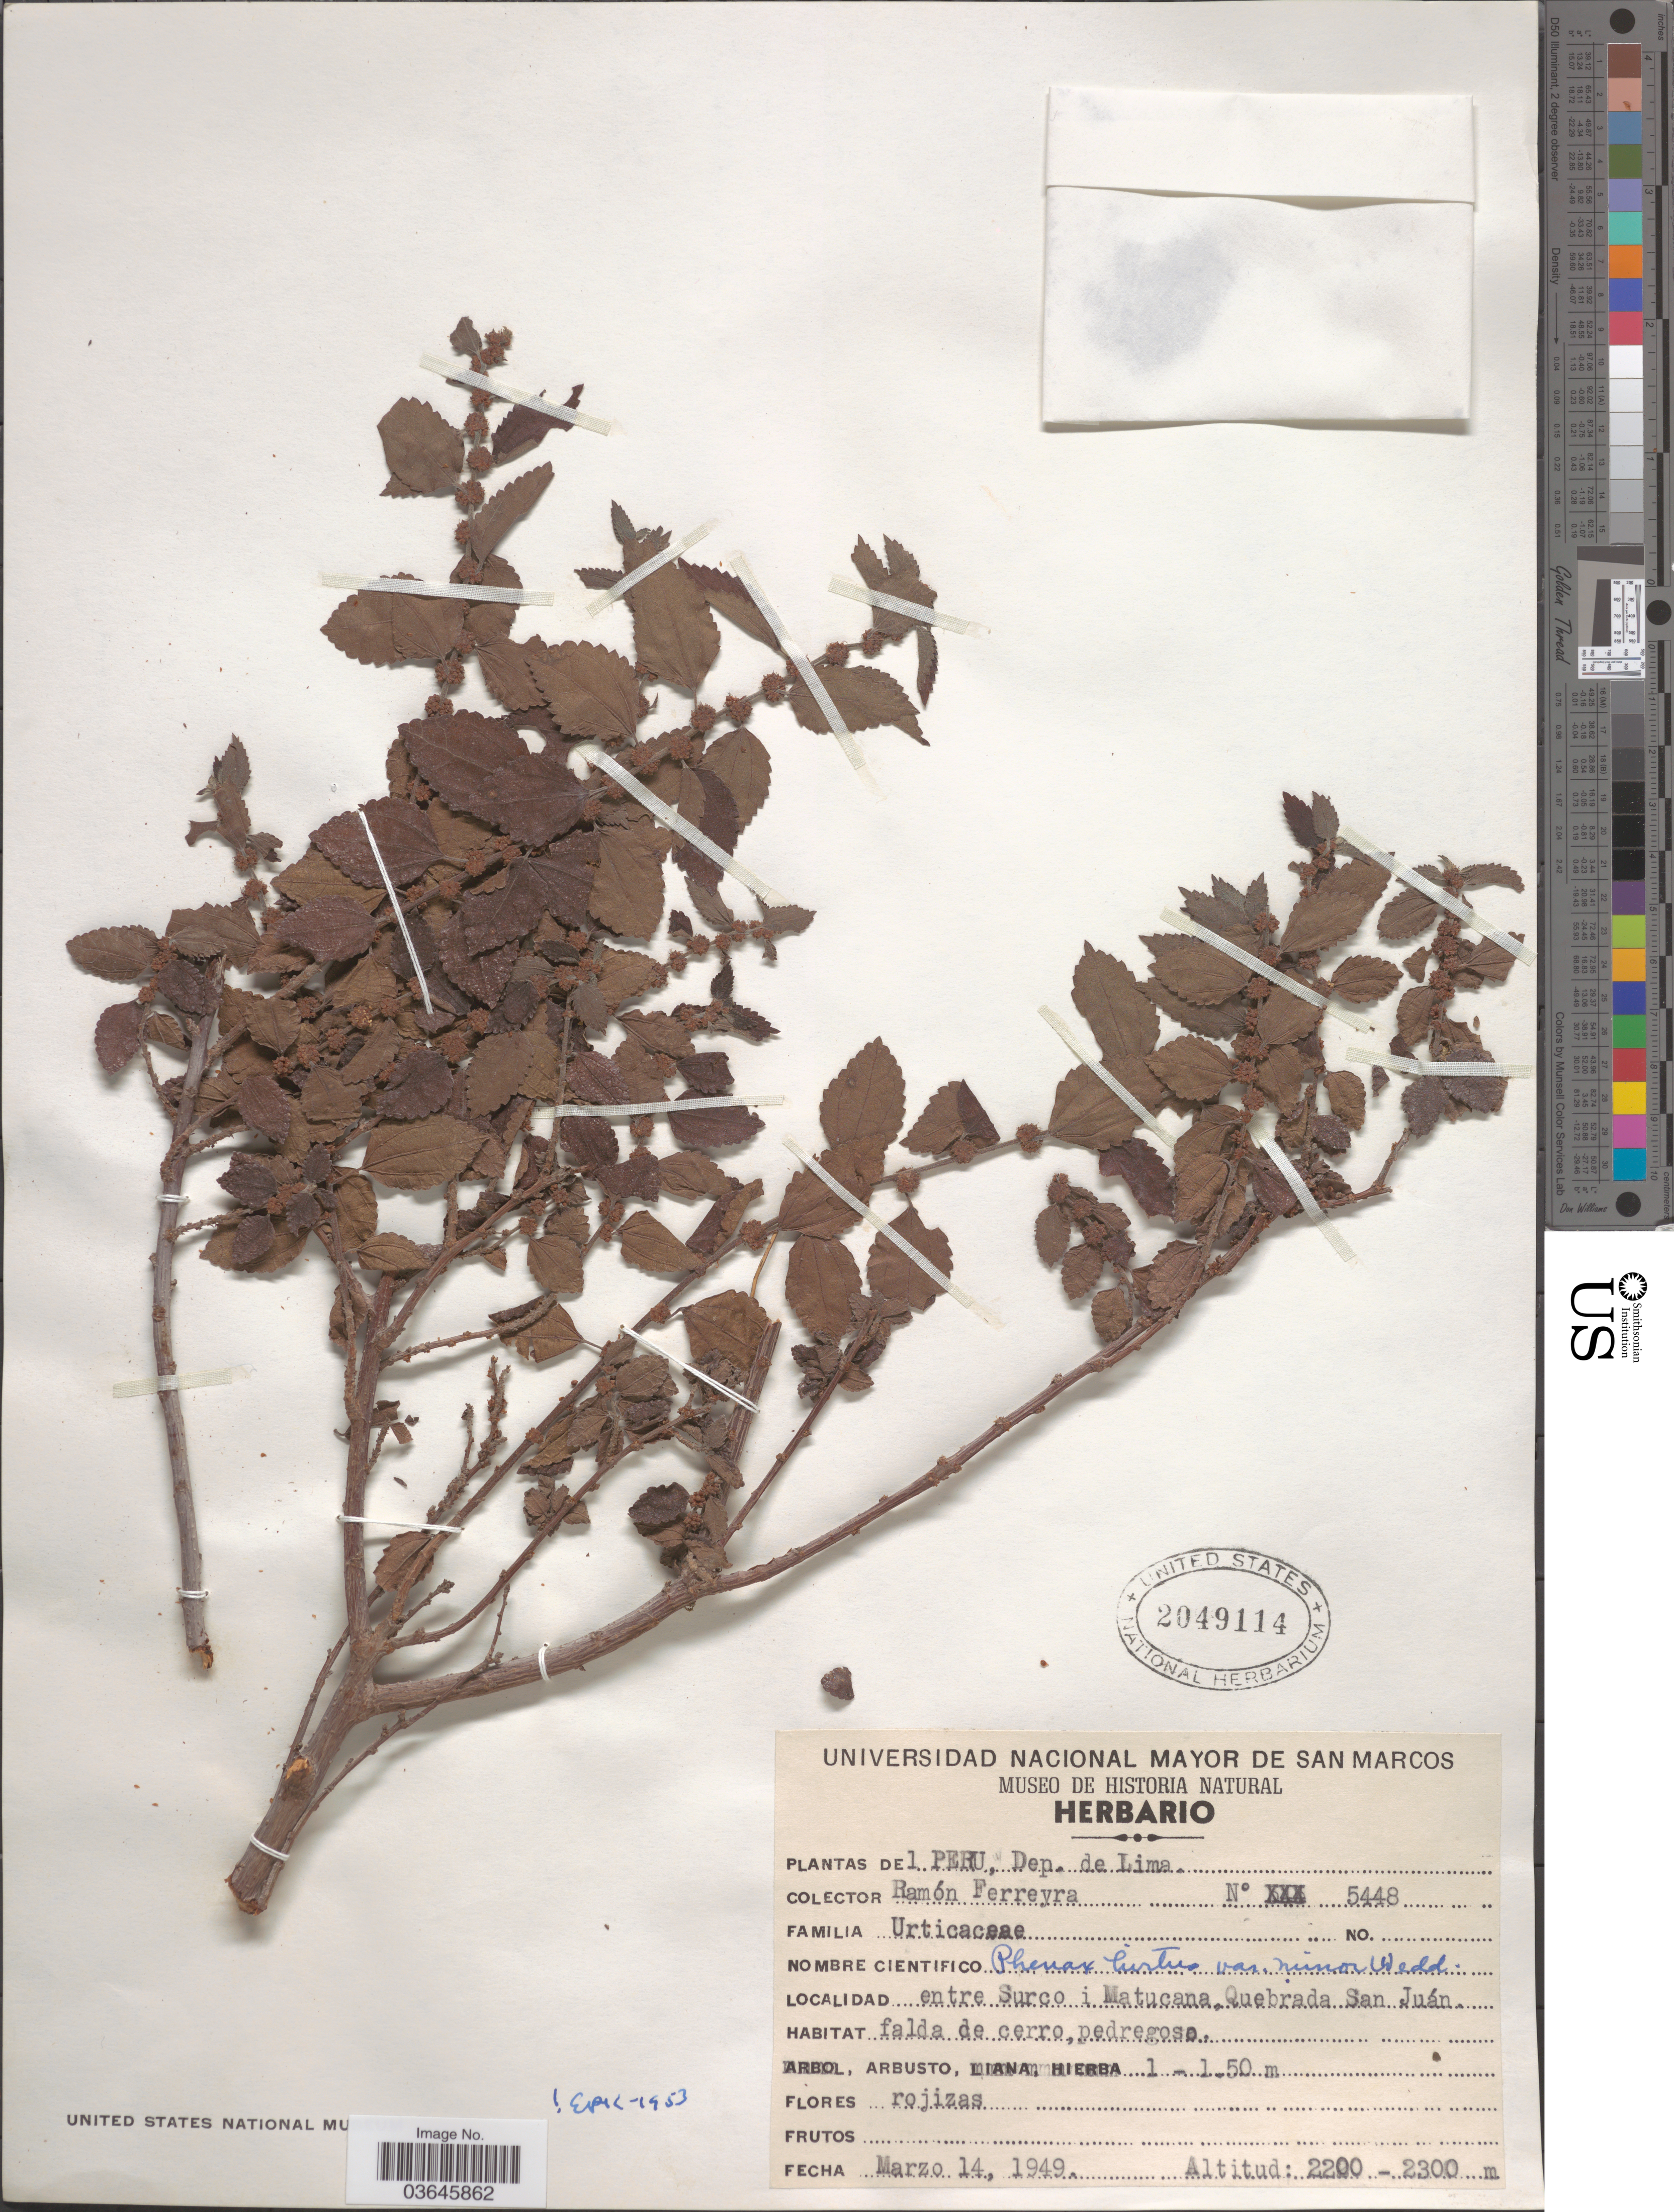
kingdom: Plantae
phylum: Tracheophyta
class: Magnoliopsida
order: Rosales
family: Urticaceae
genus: Phenax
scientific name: Phenax hirtus var. minor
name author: Wedd.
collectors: R. A. Ferreyra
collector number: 5448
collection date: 1949-03-14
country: Peru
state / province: Lima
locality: Dep. de Lima. Entre Surco i Matucana. Quebrada San Juán.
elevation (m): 2200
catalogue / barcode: US 2049114